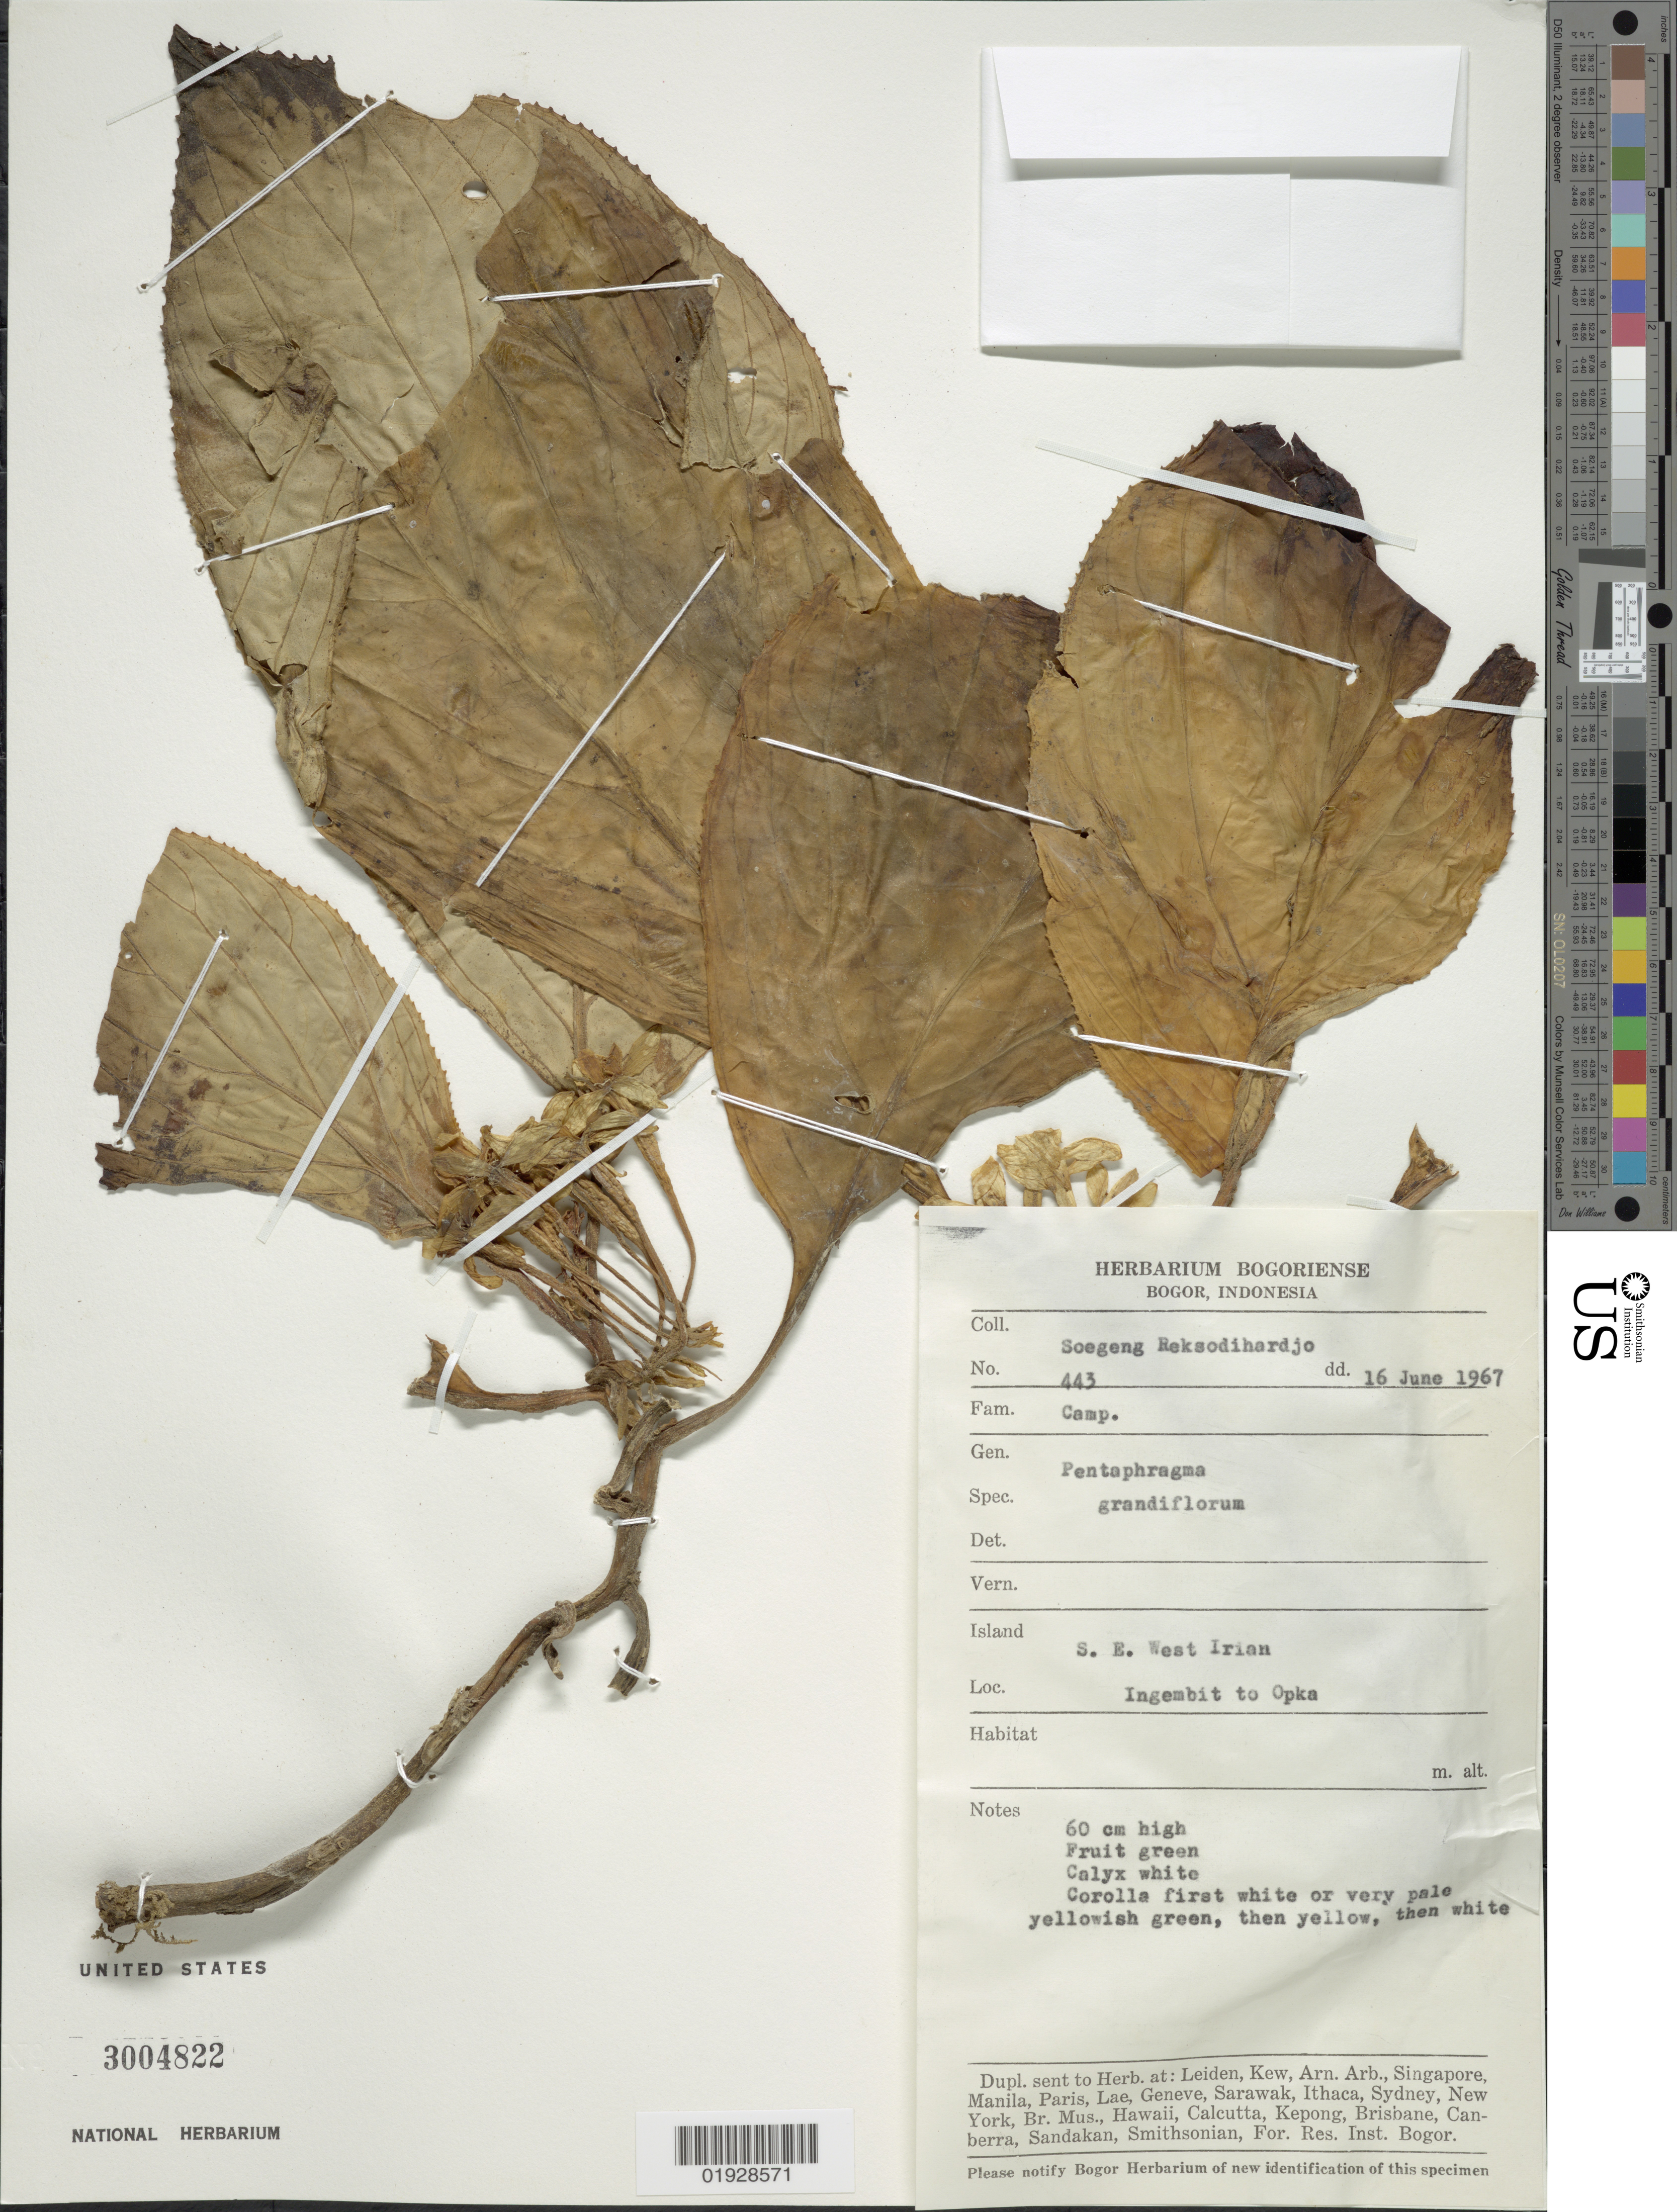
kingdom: Plantae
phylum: Tracheophyta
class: Magnoliopsida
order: Asterales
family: Pentaphragmataceae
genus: Pentaphragma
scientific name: Pentaphragma grandiflorum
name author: Kurz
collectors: S. Reksodihardjo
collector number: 443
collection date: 1967-06-16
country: Indonesia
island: New Guinea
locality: Island S. E. West Irian. Ingembit to Opka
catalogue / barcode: US 3004822